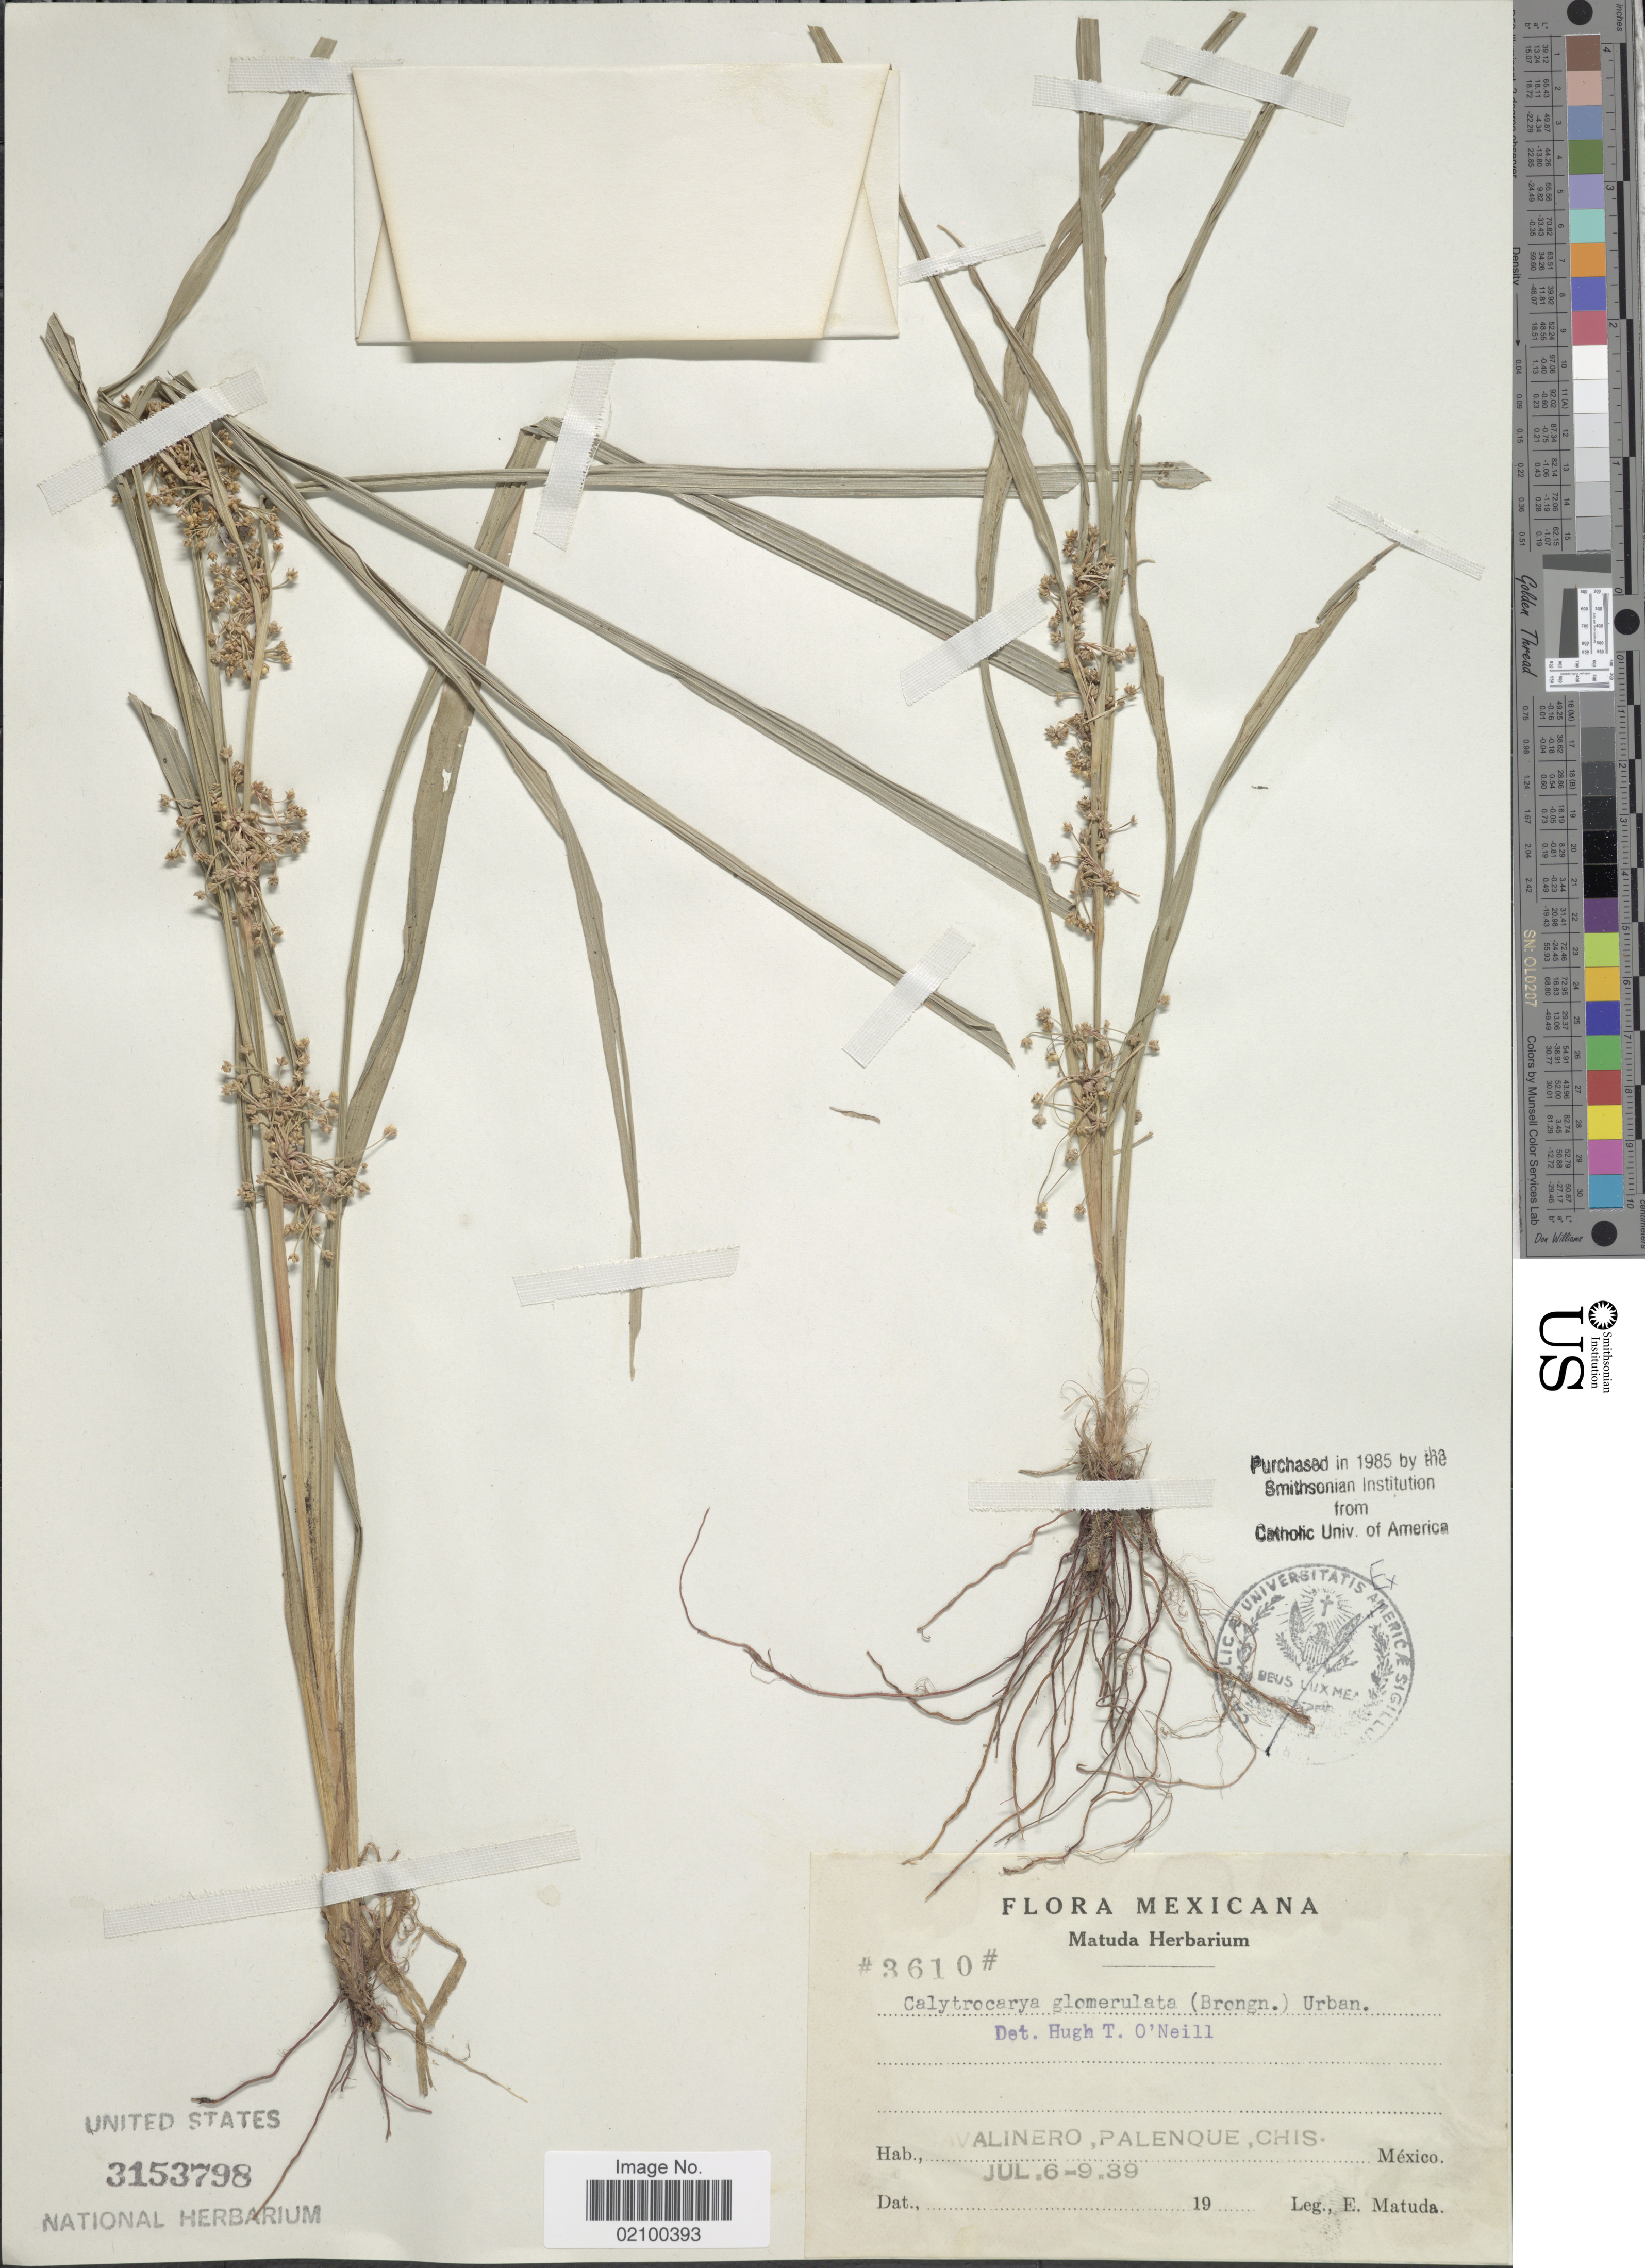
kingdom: Plantae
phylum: Tracheophyta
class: Liliopsida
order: Poales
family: Cyperaceae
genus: Calyptrocarya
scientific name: Calyptrocarya glomerulata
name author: (Brongn.) Urb.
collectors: E. Matuda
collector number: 3610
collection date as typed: Transcribed d/m/y: 6/7/39 to 9/7/39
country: Mexico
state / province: Chiapas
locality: Valinero, Palenque, Chis.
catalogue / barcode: US 3153798